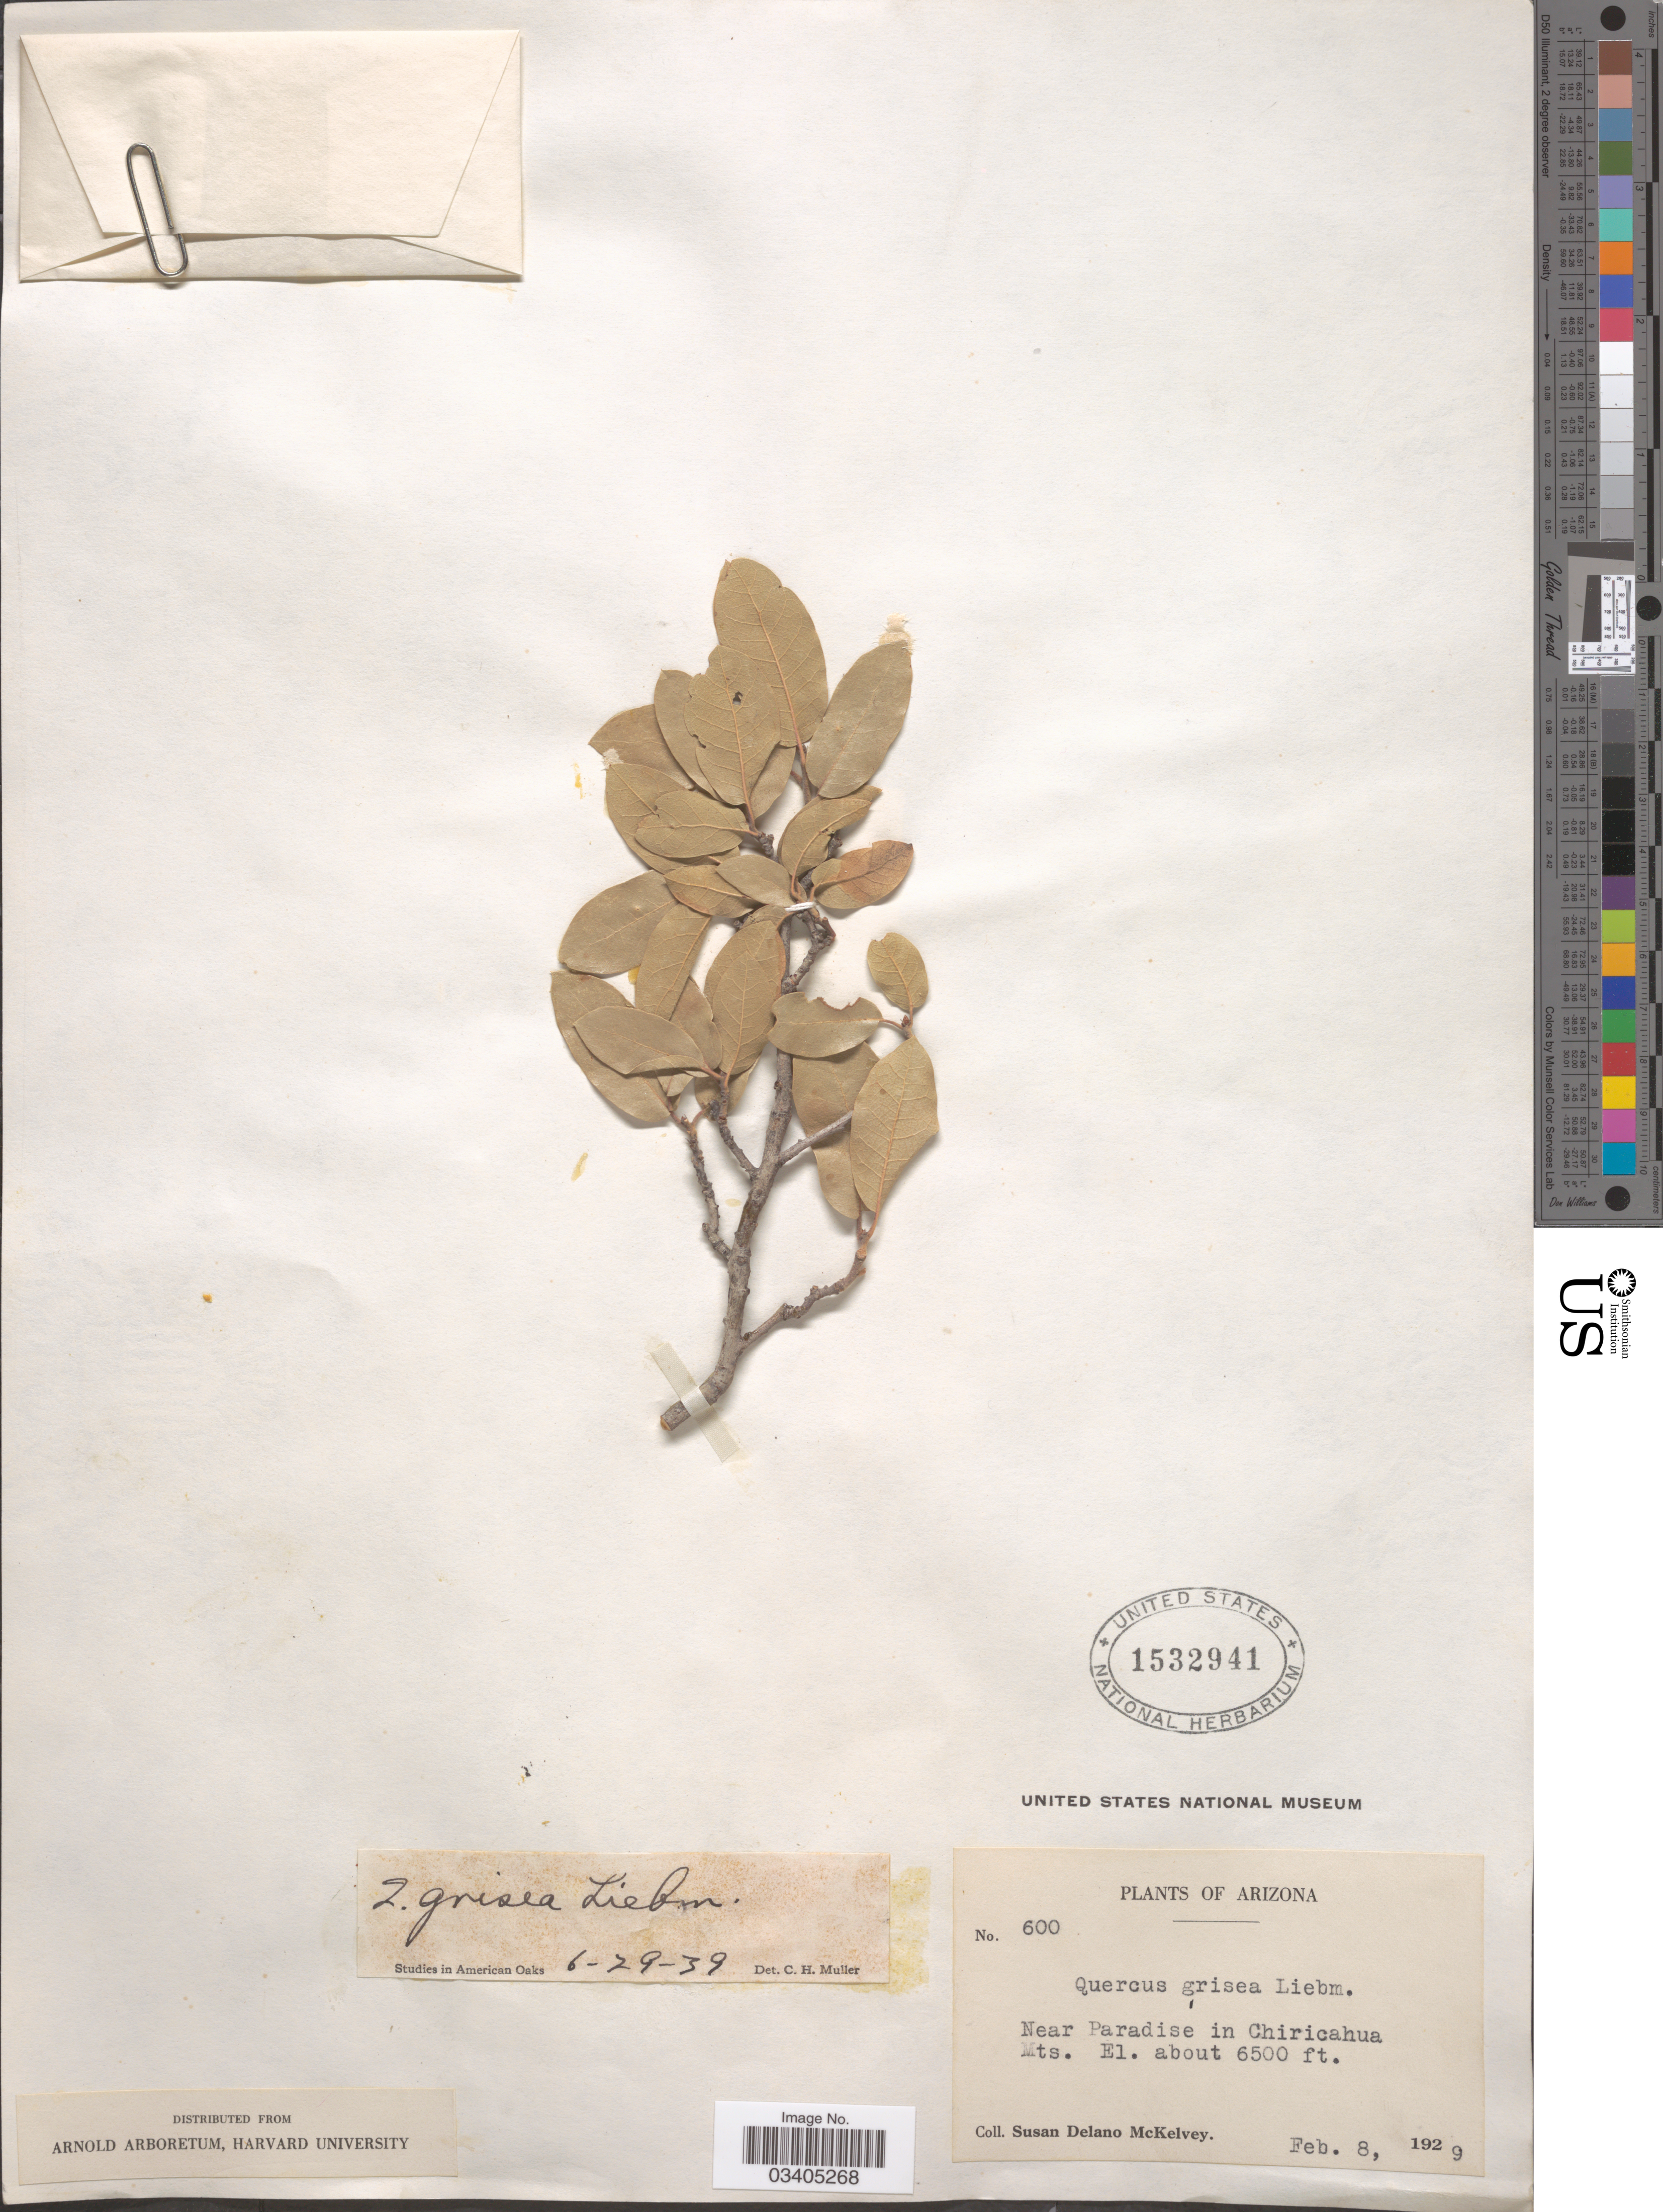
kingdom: Plantae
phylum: Tracheophyta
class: Magnoliopsida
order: Fagales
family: Fagaceae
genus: Quercus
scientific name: Quercus grisea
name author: Liebm.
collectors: S. A. McKelvey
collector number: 600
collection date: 1929-02-08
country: United States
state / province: Arizona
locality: Near Paradise in Chiricahua Mts.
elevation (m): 1981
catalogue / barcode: US 1532941